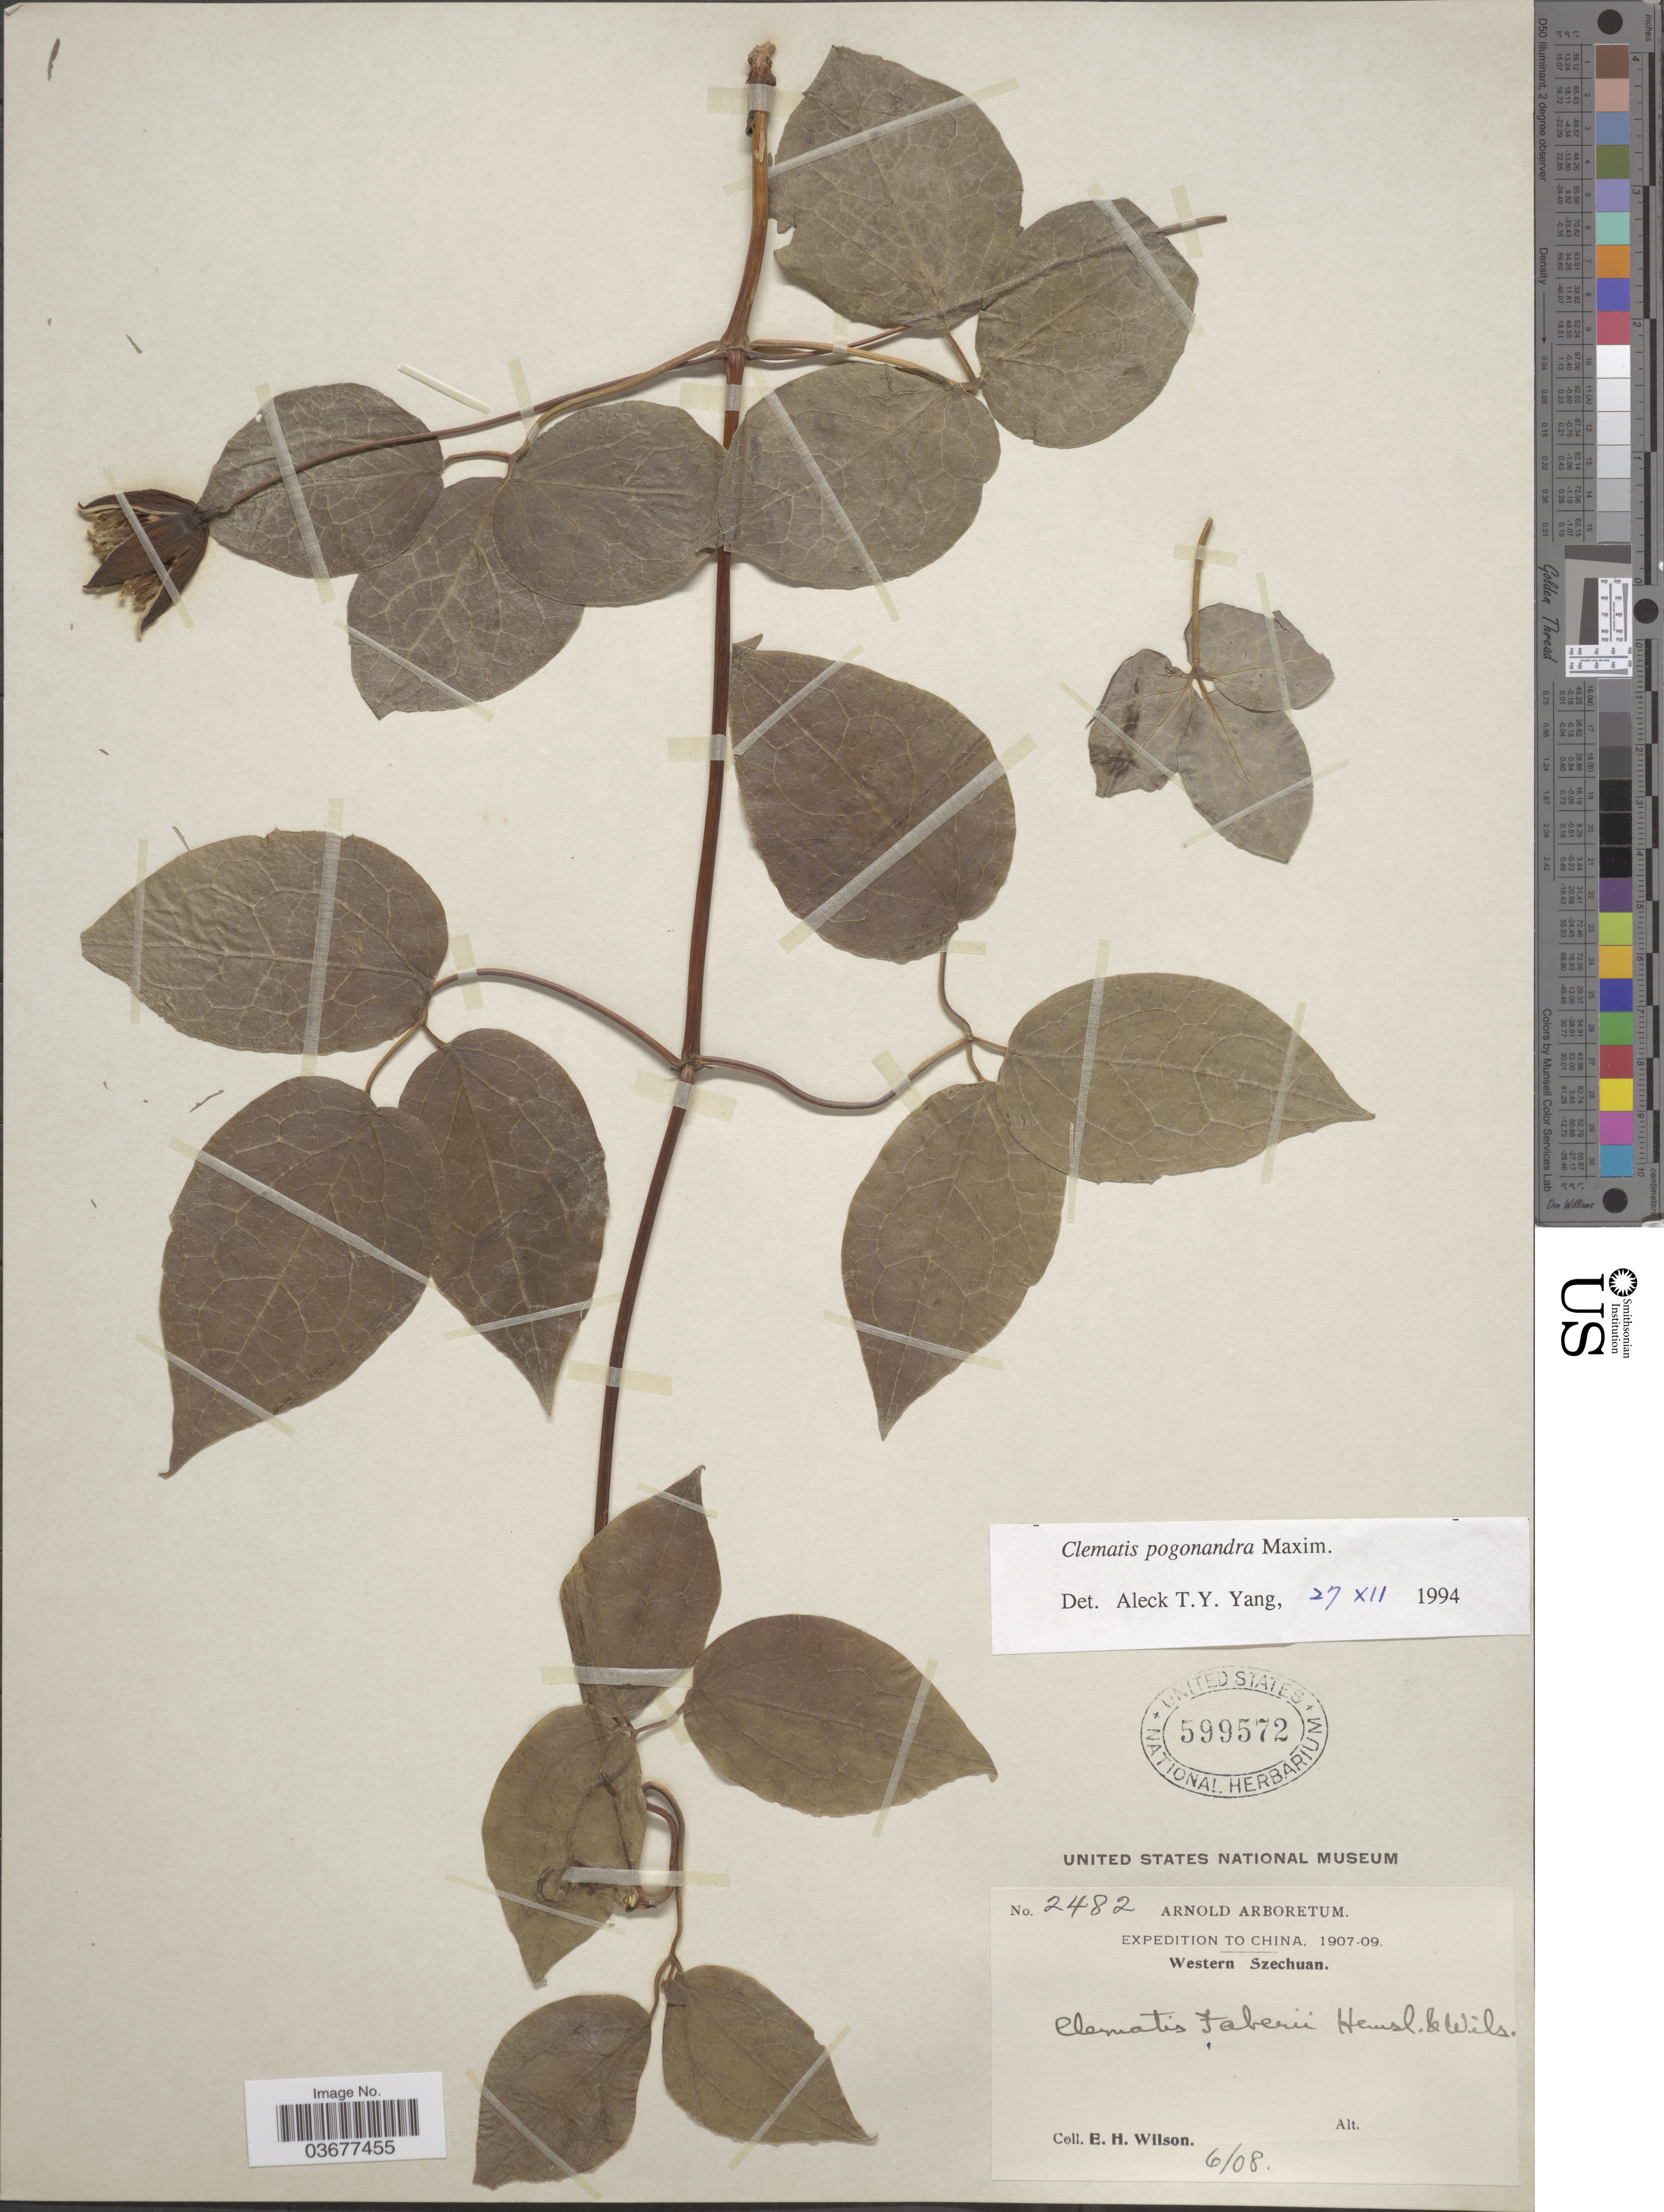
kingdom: Plantae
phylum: Tracheophyta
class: Magnoliopsida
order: Ranunculales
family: Ranunculaceae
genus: Clematis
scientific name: Clematis pogonandra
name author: Maxim.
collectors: E. Wilson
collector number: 2482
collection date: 1908-06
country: China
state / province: Sichuan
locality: Western Szechuan.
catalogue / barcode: US 599572